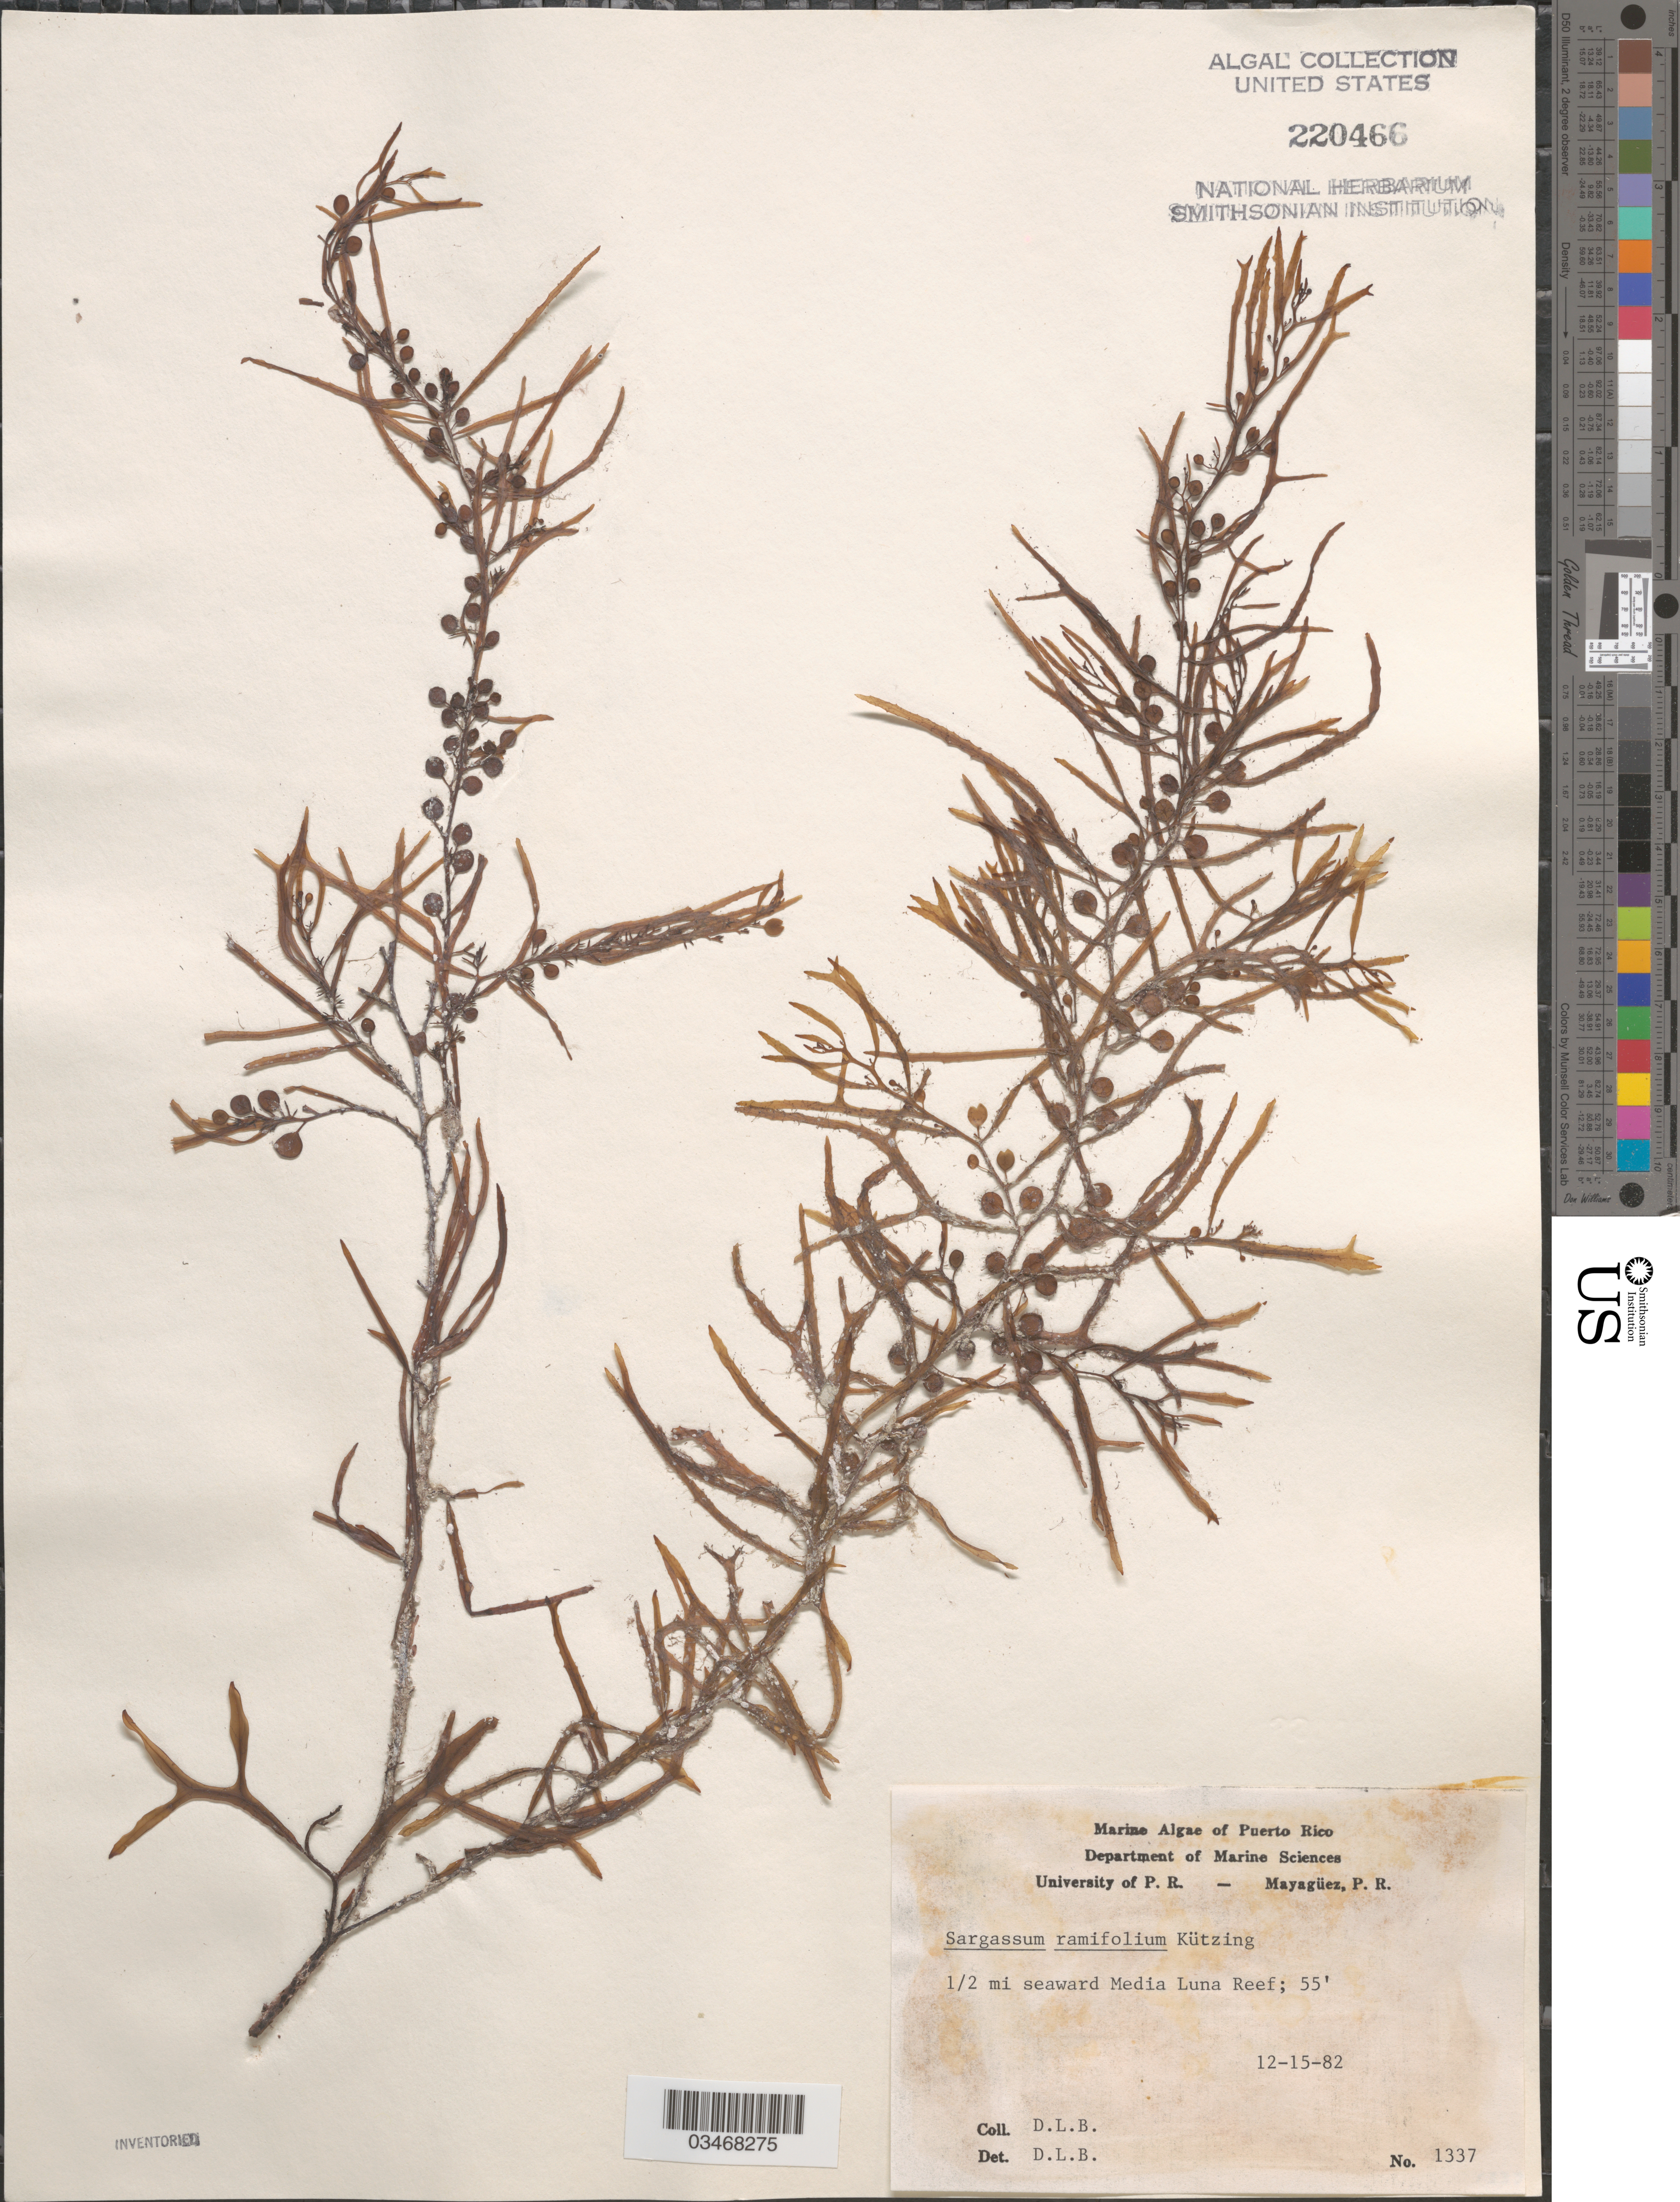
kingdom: Chromista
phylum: Ochrophyta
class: Phaeophyceae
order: Fucales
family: Sargassaceae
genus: Sargassum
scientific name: Sargassum ramifolium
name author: Kütz.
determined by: Ballantine, D. L.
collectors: D.L. Ballantine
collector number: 1337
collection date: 1982-12-15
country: Puerto Rico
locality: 1/2 mi seaward Media Luna Reef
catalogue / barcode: US 220466